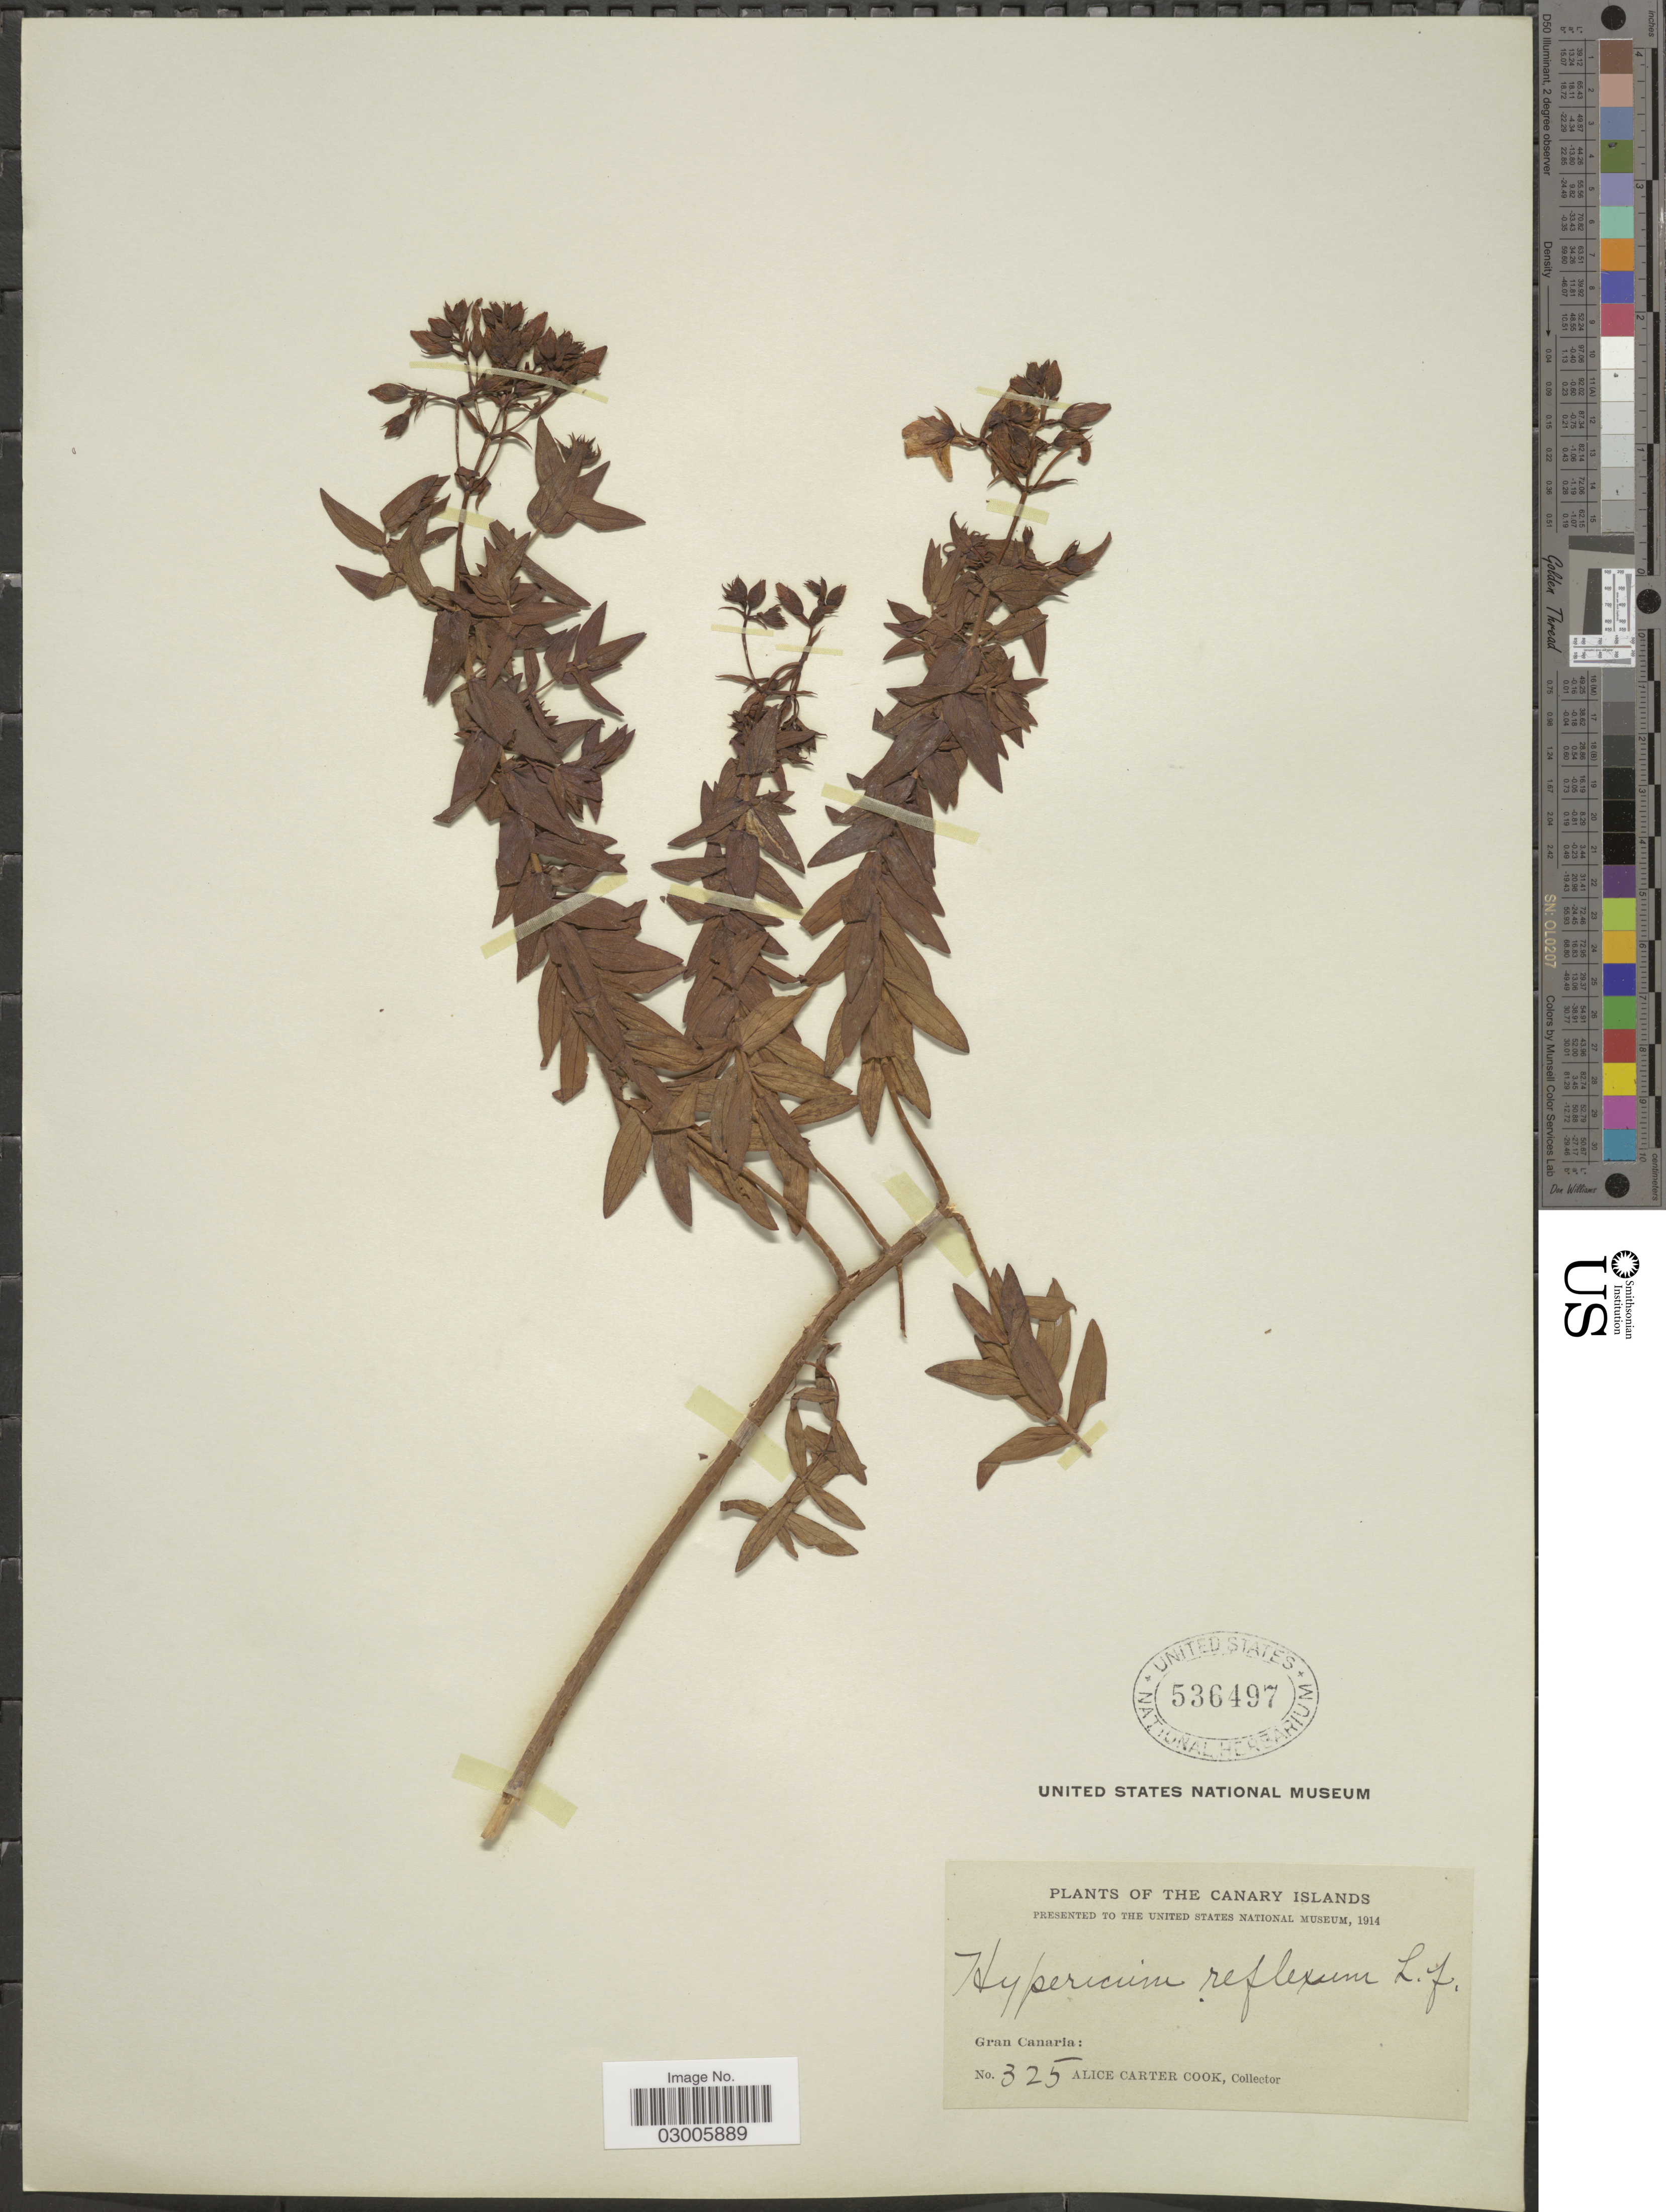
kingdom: Plantae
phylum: Tracheophyta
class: Magnoliopsida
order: Malpighiales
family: Hypericaceae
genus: Hypericum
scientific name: Hypericum reflexum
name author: L. f.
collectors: Alice C. Cook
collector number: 325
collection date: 1914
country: Spain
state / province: Canarias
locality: Canary Islands. Gran Canaria.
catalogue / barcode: US 536497